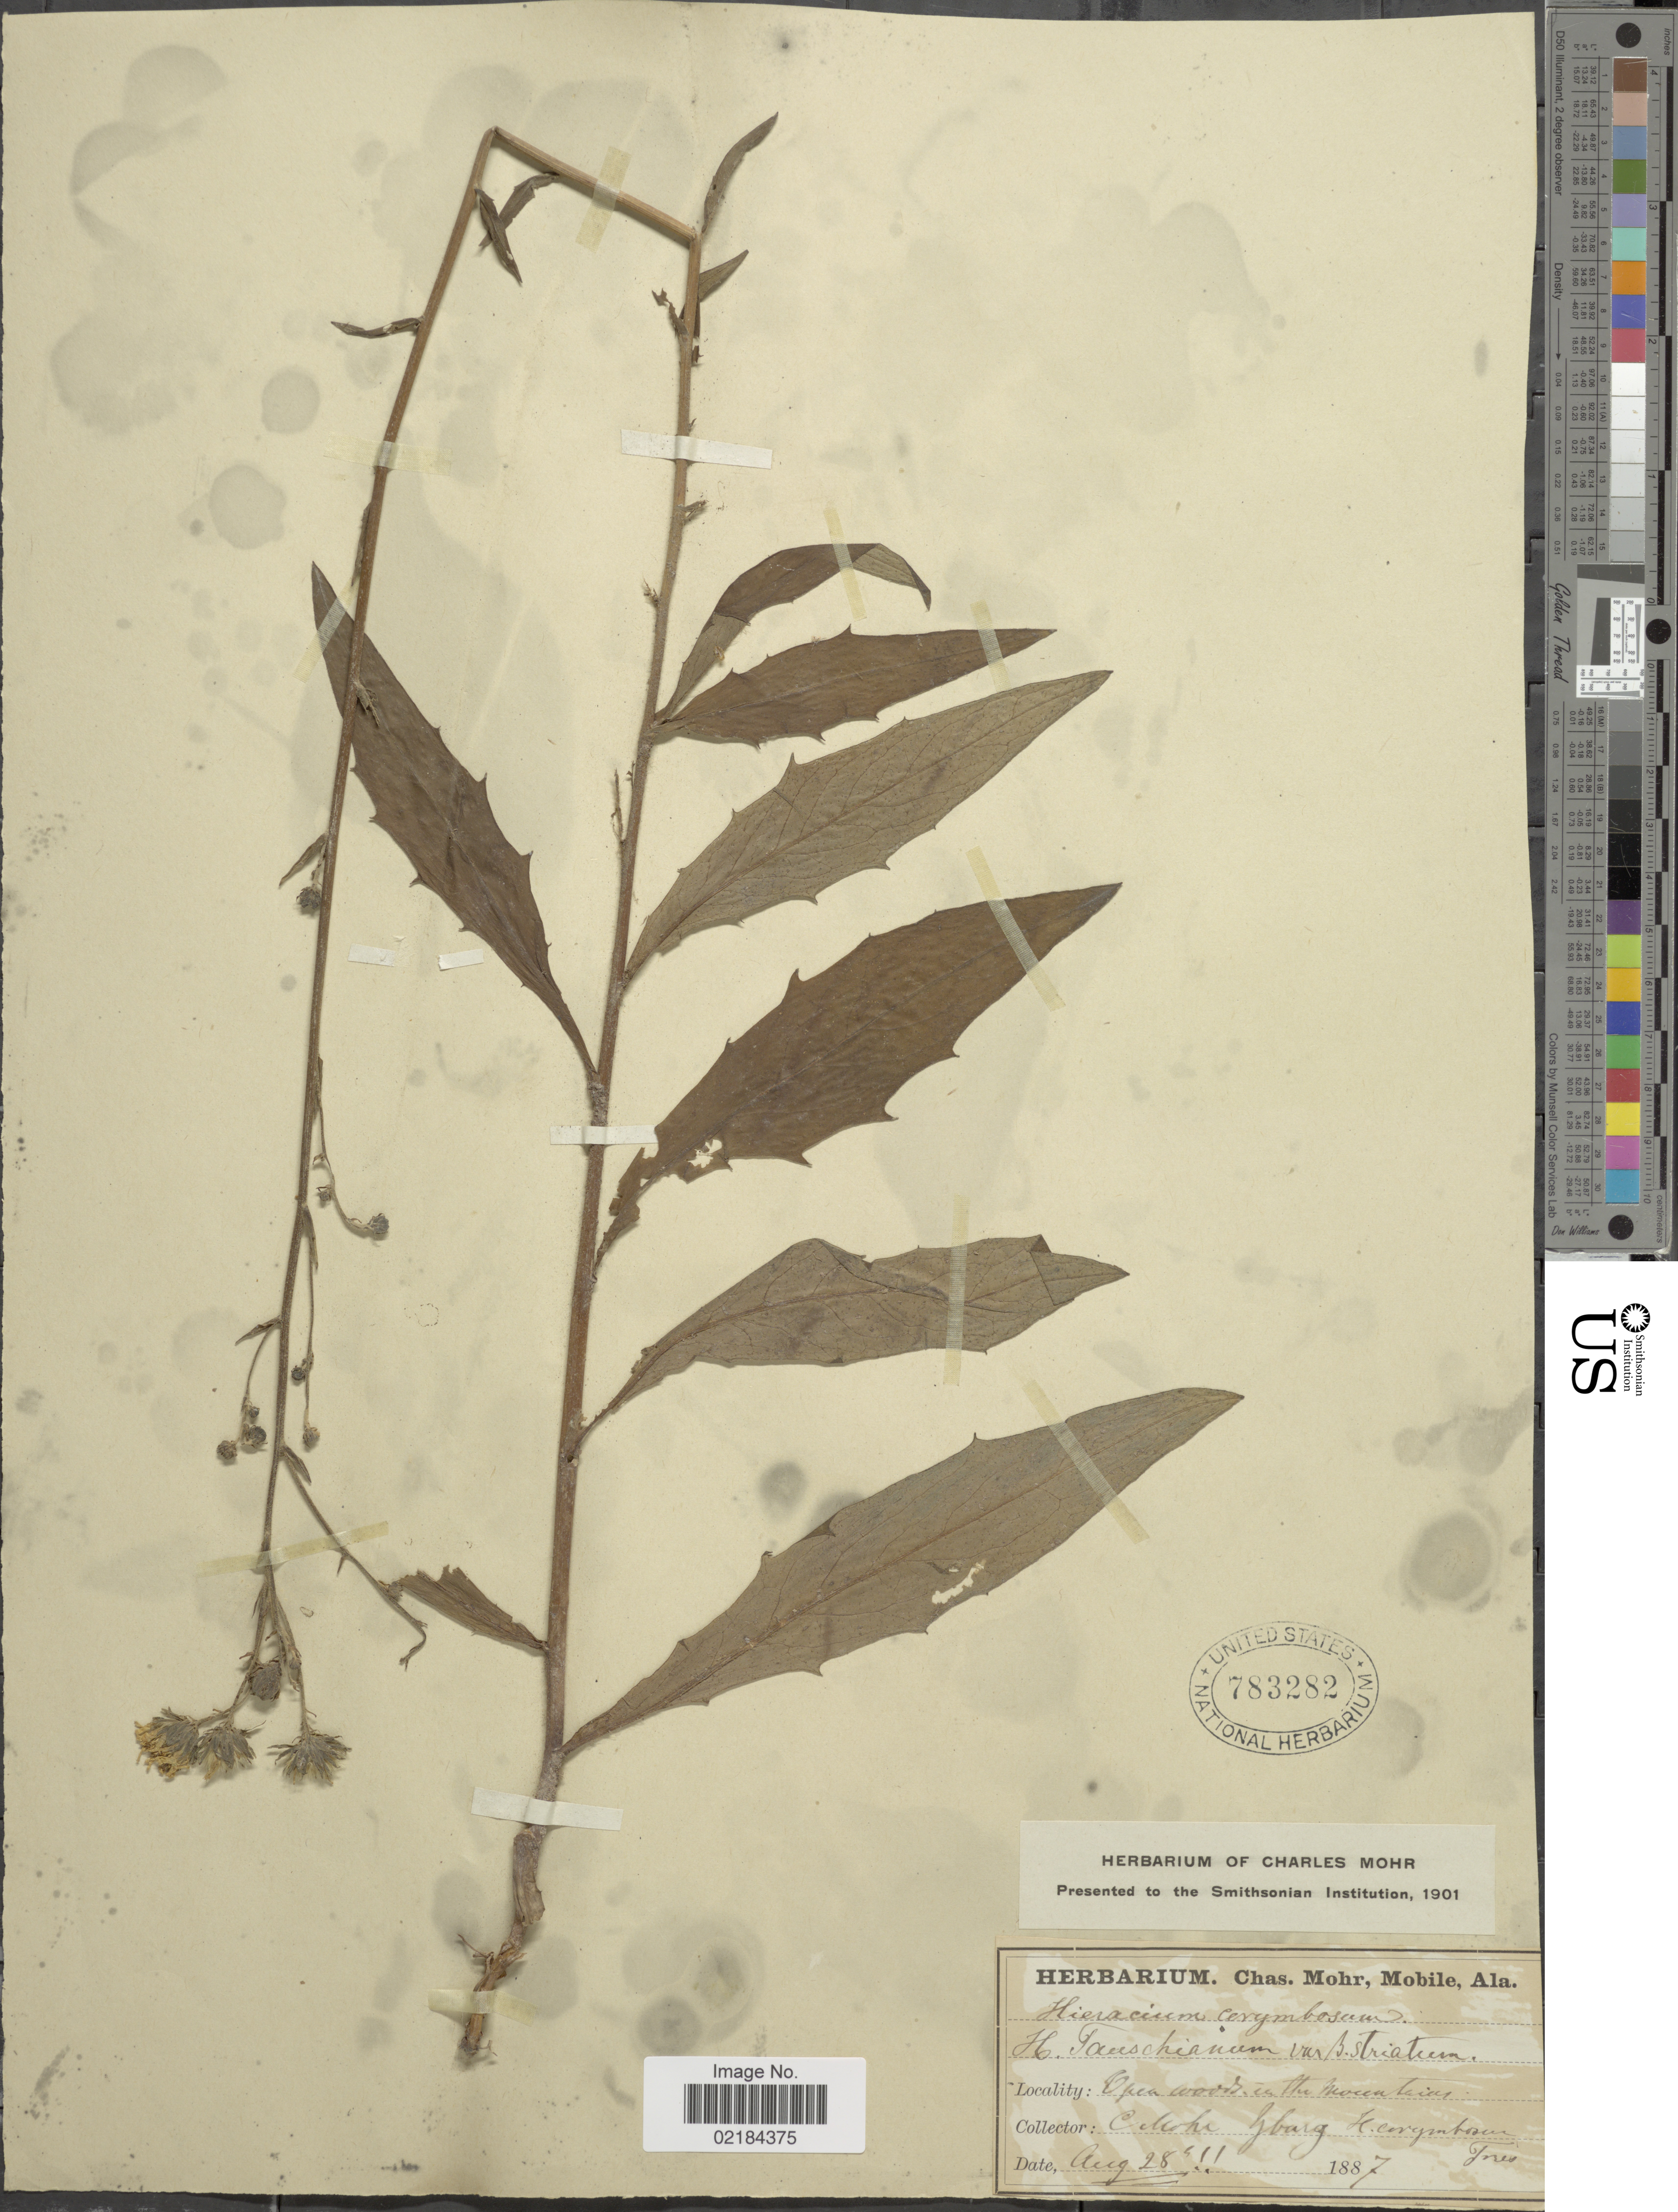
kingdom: Plantae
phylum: Tracheophyta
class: Magnoliopsida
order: Asterales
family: Asteraceae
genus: Hieracium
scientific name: Hieracium sp.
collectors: C. T. Mohr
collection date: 1887-08-28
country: Germany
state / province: Baden-württemberg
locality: Open woods in the mountains, Yburg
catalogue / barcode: US 783282